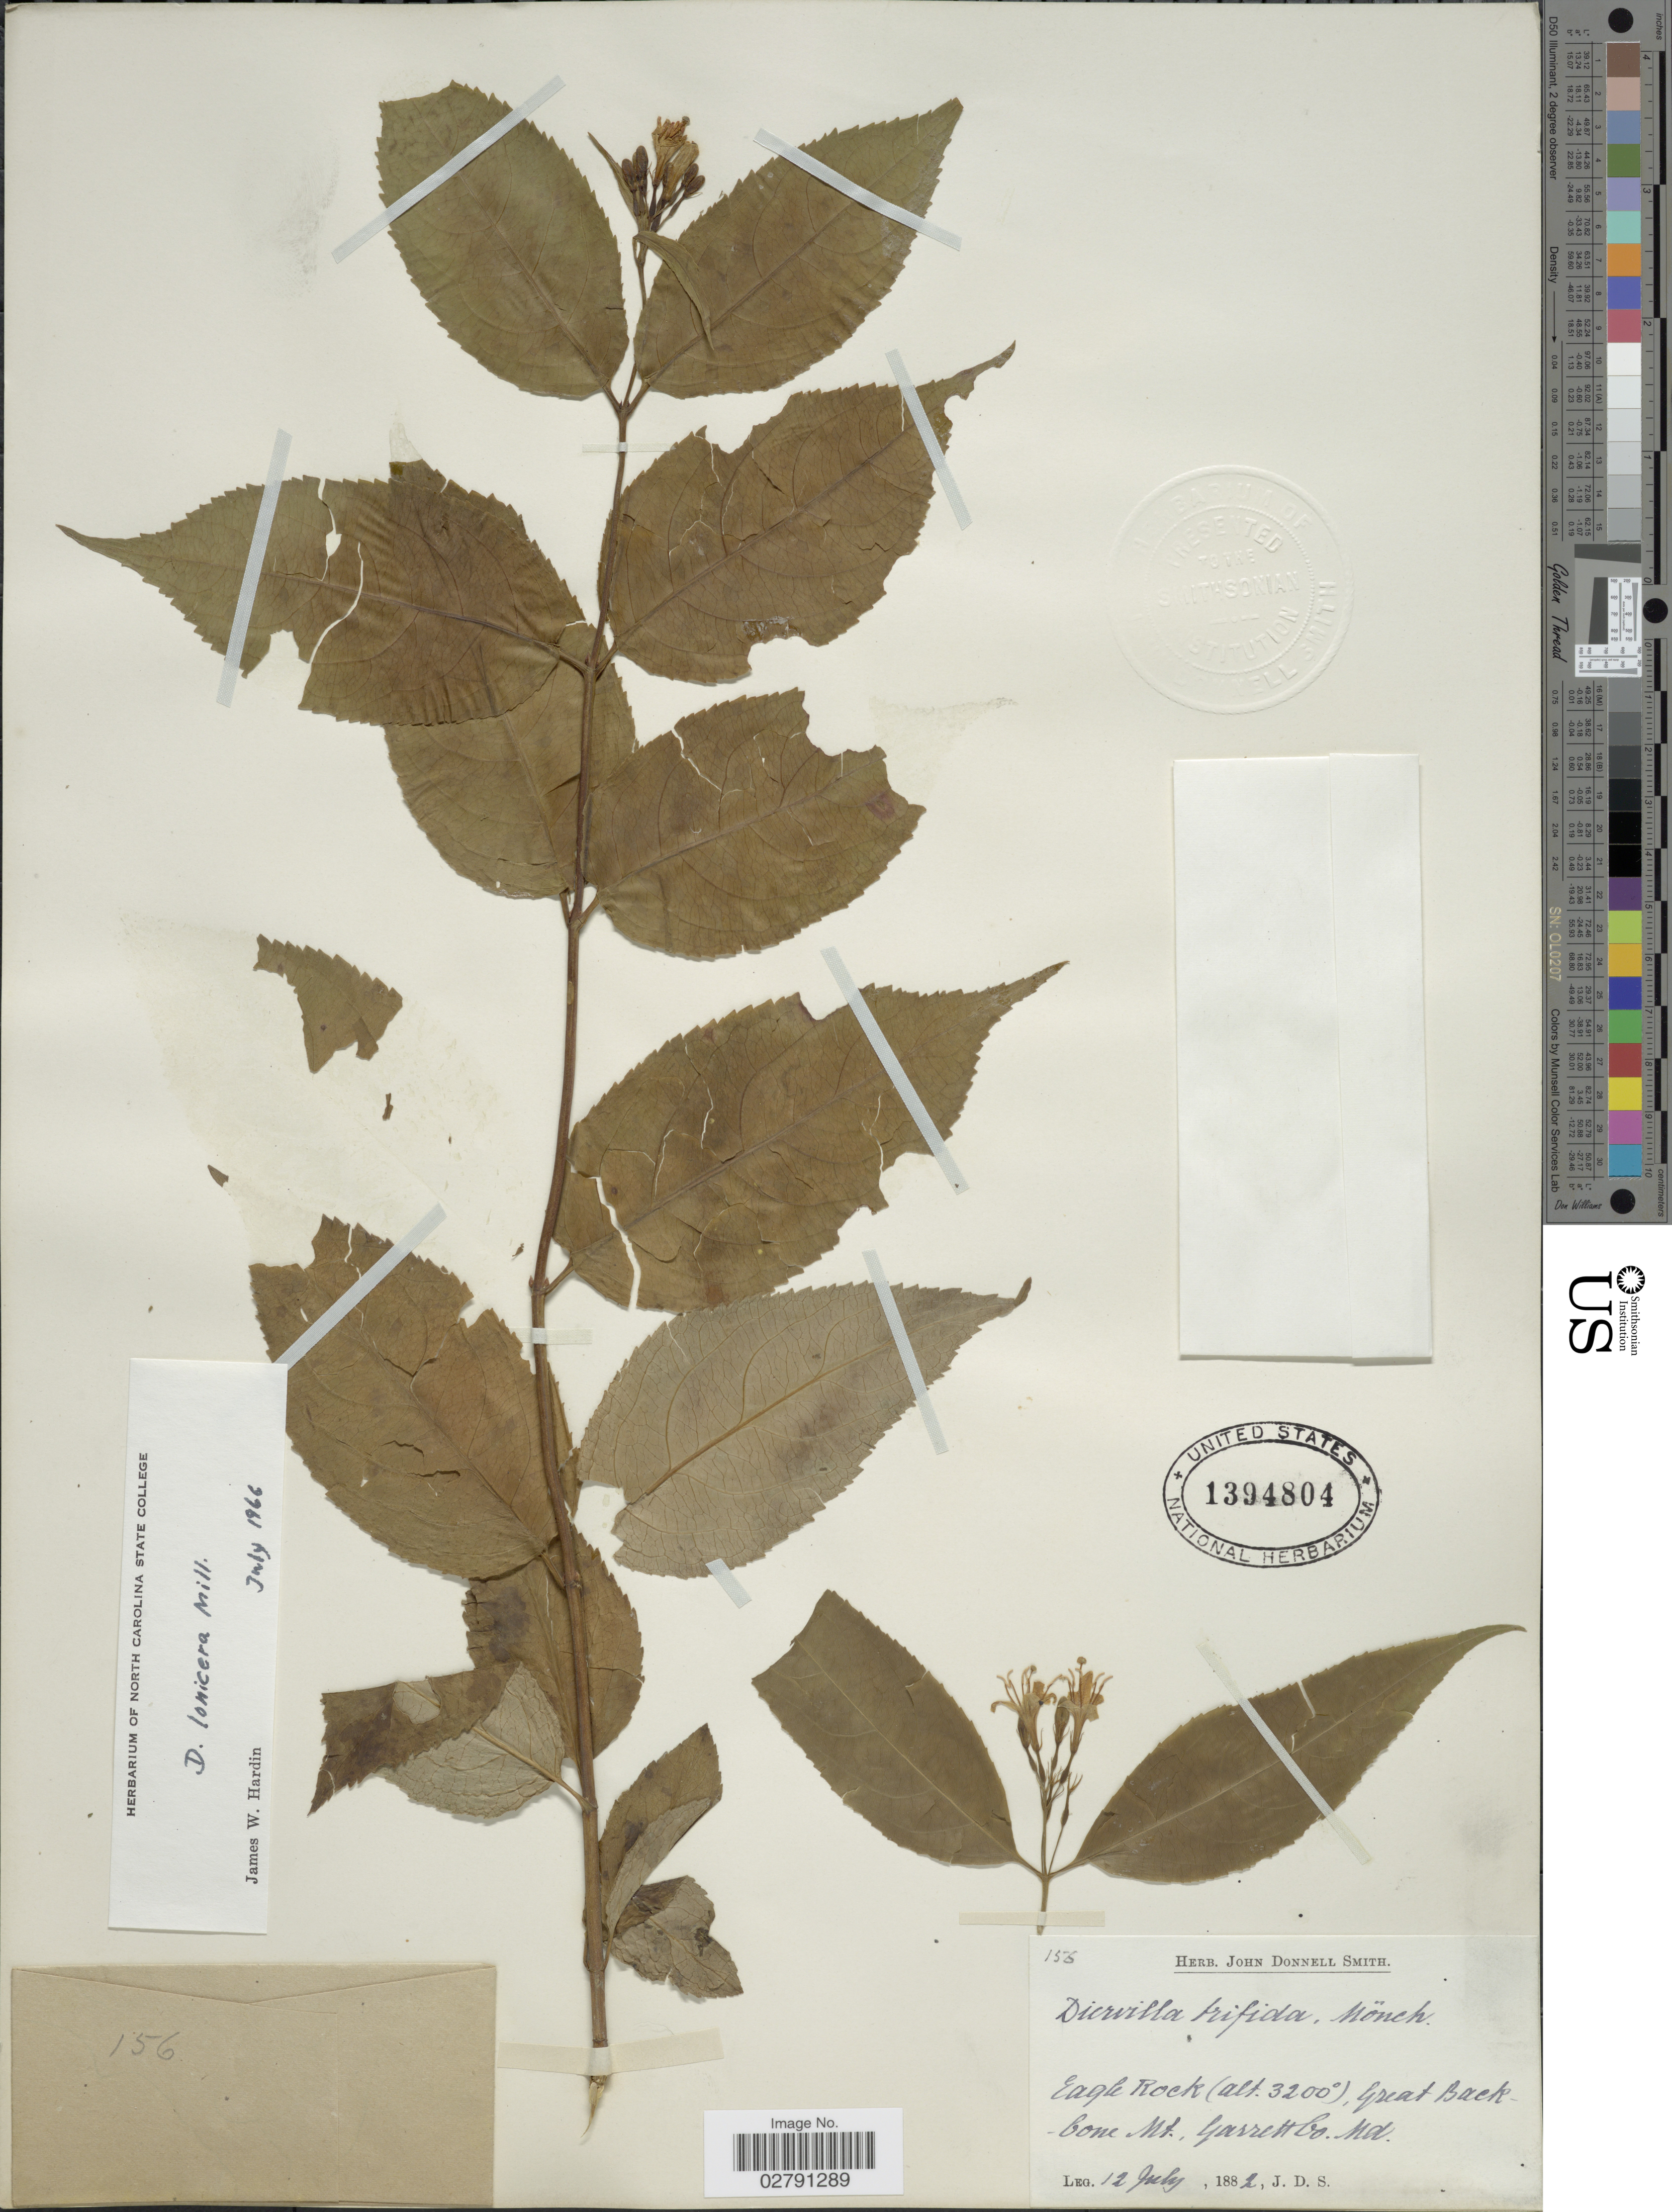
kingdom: Plantae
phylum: Tracheophyta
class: Magnoliopsida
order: Dipsacales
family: Caprifoliaceae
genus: Diervilla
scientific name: Diervilla lonicera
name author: Mill.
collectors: J. Donnell Smith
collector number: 156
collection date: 1882-07-12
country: United States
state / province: Maryland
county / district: Garrett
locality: Eagle Rock. Great Back bone. Mt. Garrett Co.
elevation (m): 975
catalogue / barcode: US 1394804